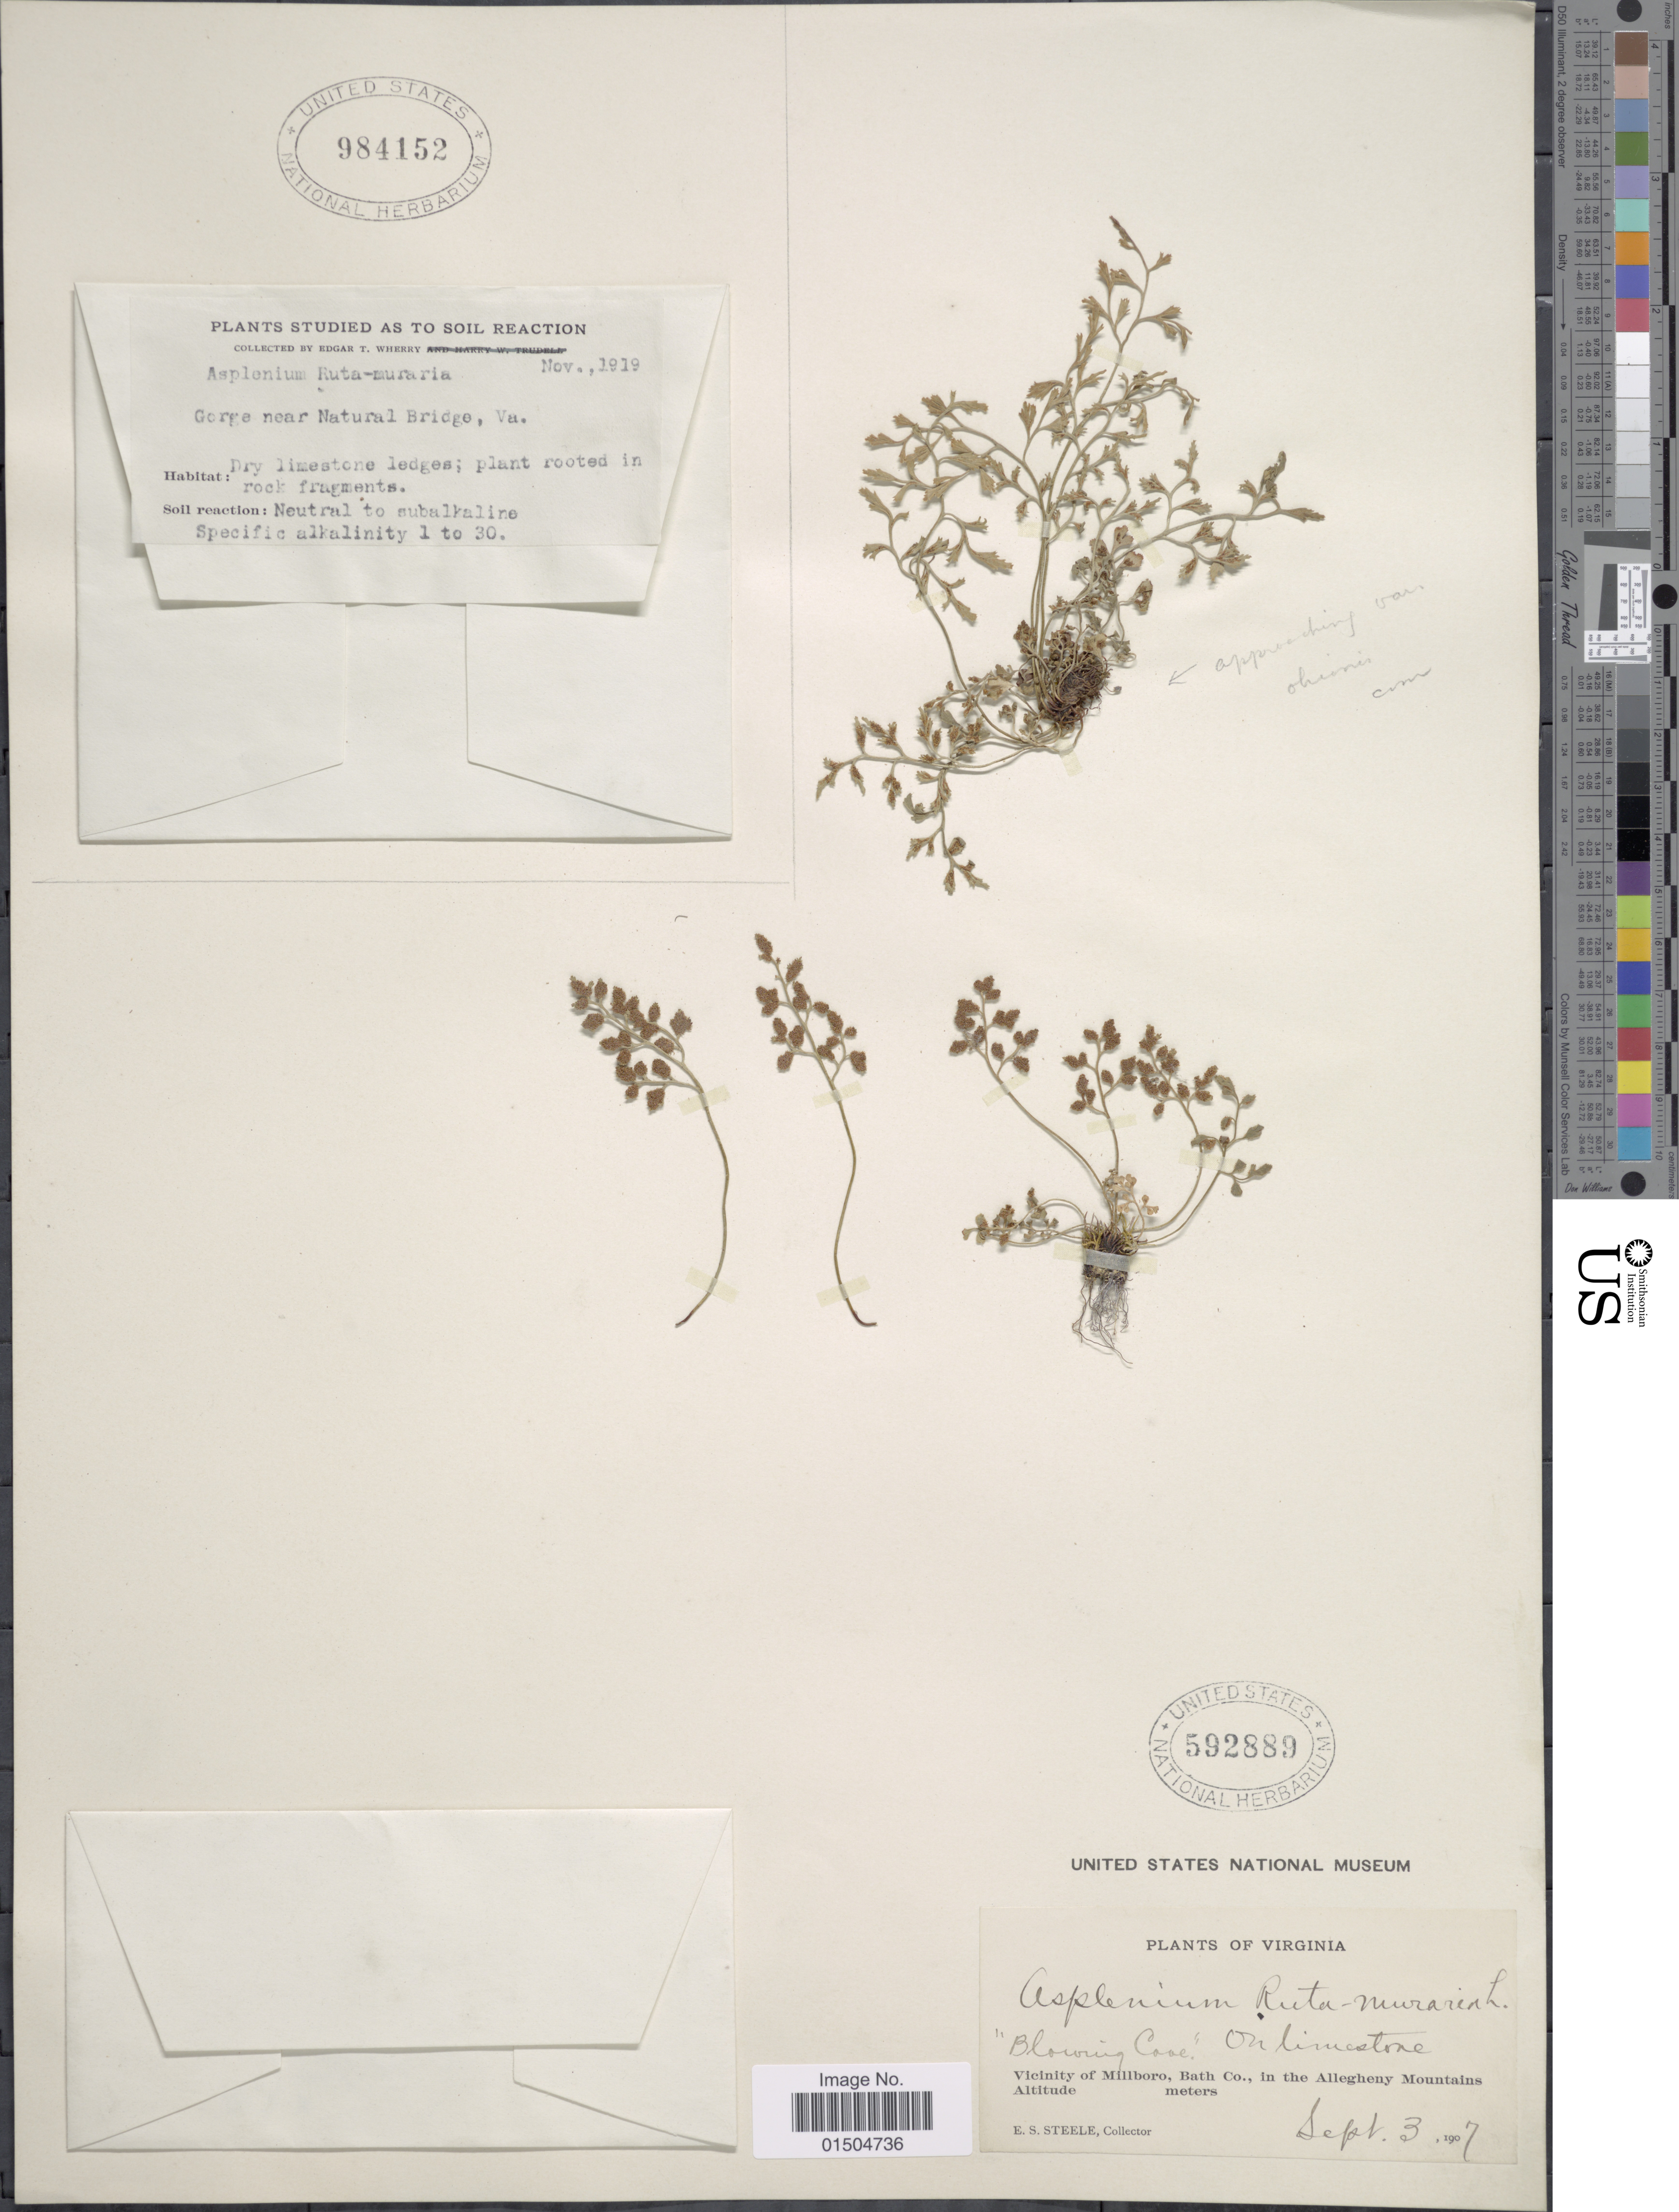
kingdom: Plantae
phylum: Tracheophyta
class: Polypodiopsida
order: Polypodiales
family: Aspleniaceae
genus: Asplenium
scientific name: Asplenium ruta-muraria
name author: L.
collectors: E. T. Wherry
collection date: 1919-11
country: United States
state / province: Virginia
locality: Gorge near Natural Bridge.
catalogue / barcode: US 984152-2